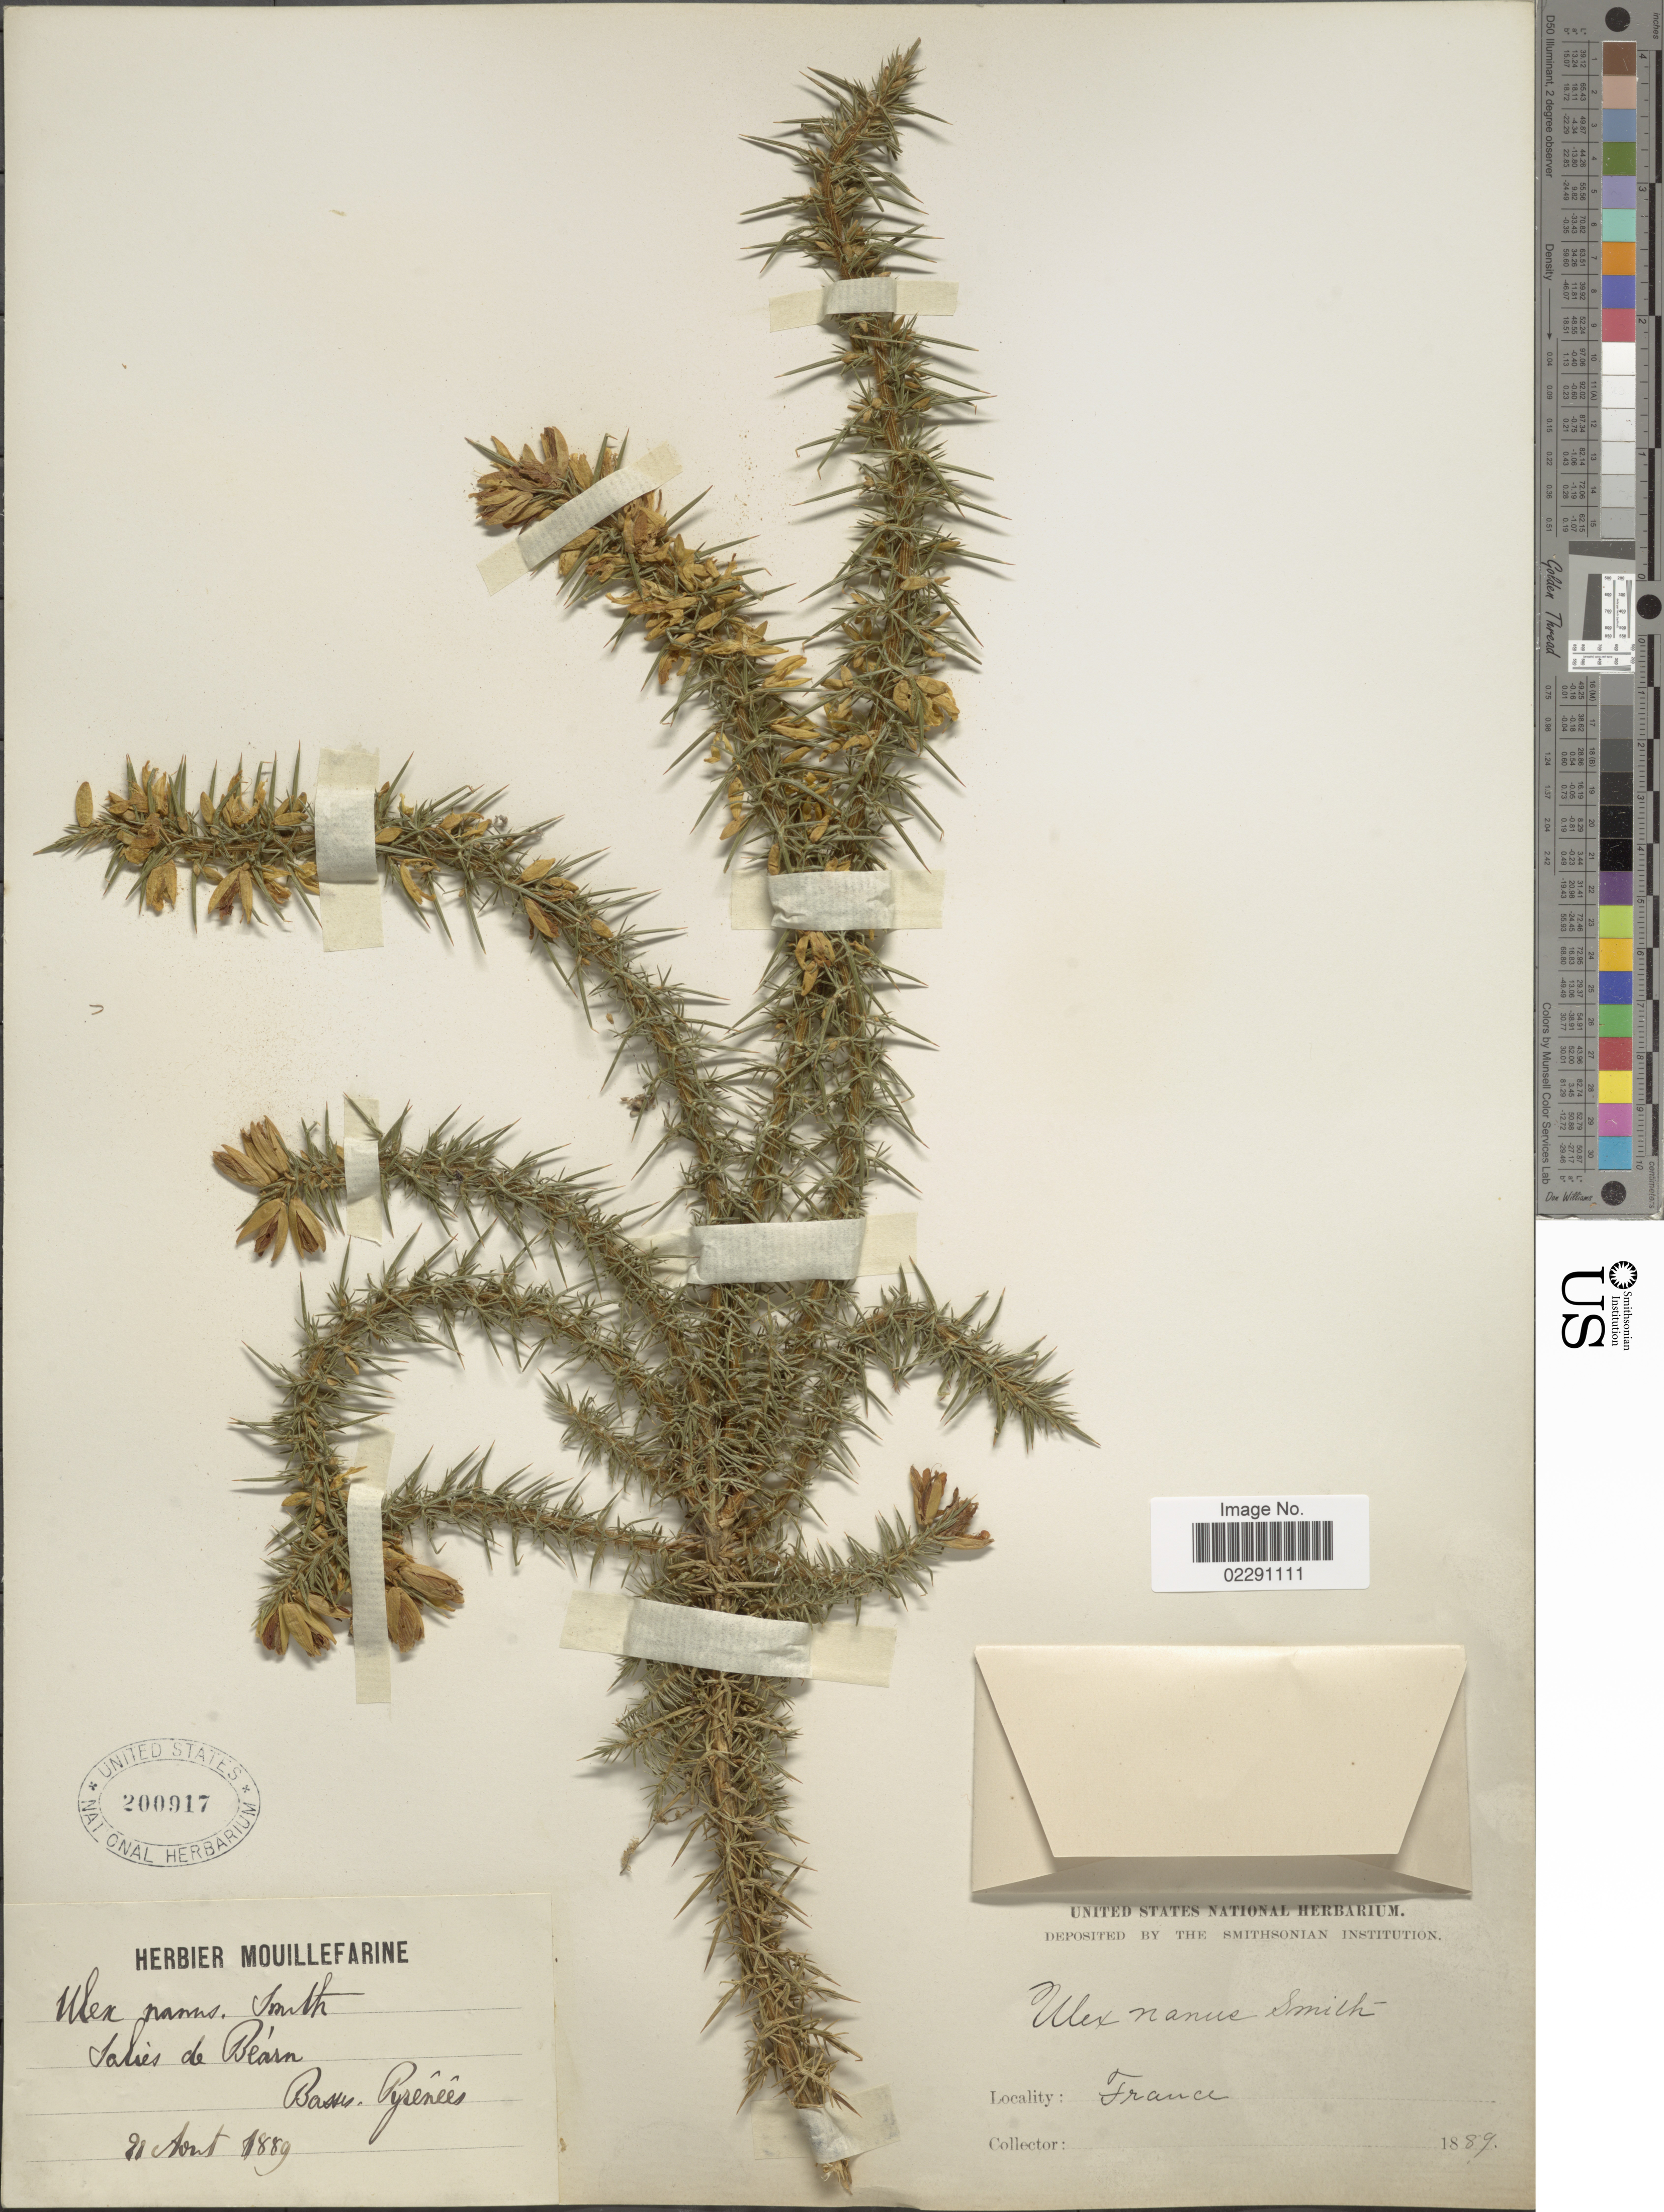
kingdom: Plantae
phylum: Tracheophyta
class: Magnoliopsida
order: Fabales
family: Fabaceae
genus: Ulex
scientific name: Ulex nanus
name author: Symons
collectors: ex herb. Mouillefarine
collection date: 1889-08-21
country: France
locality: Salier de Bearn, Basse-Pyrenees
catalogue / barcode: US 200917